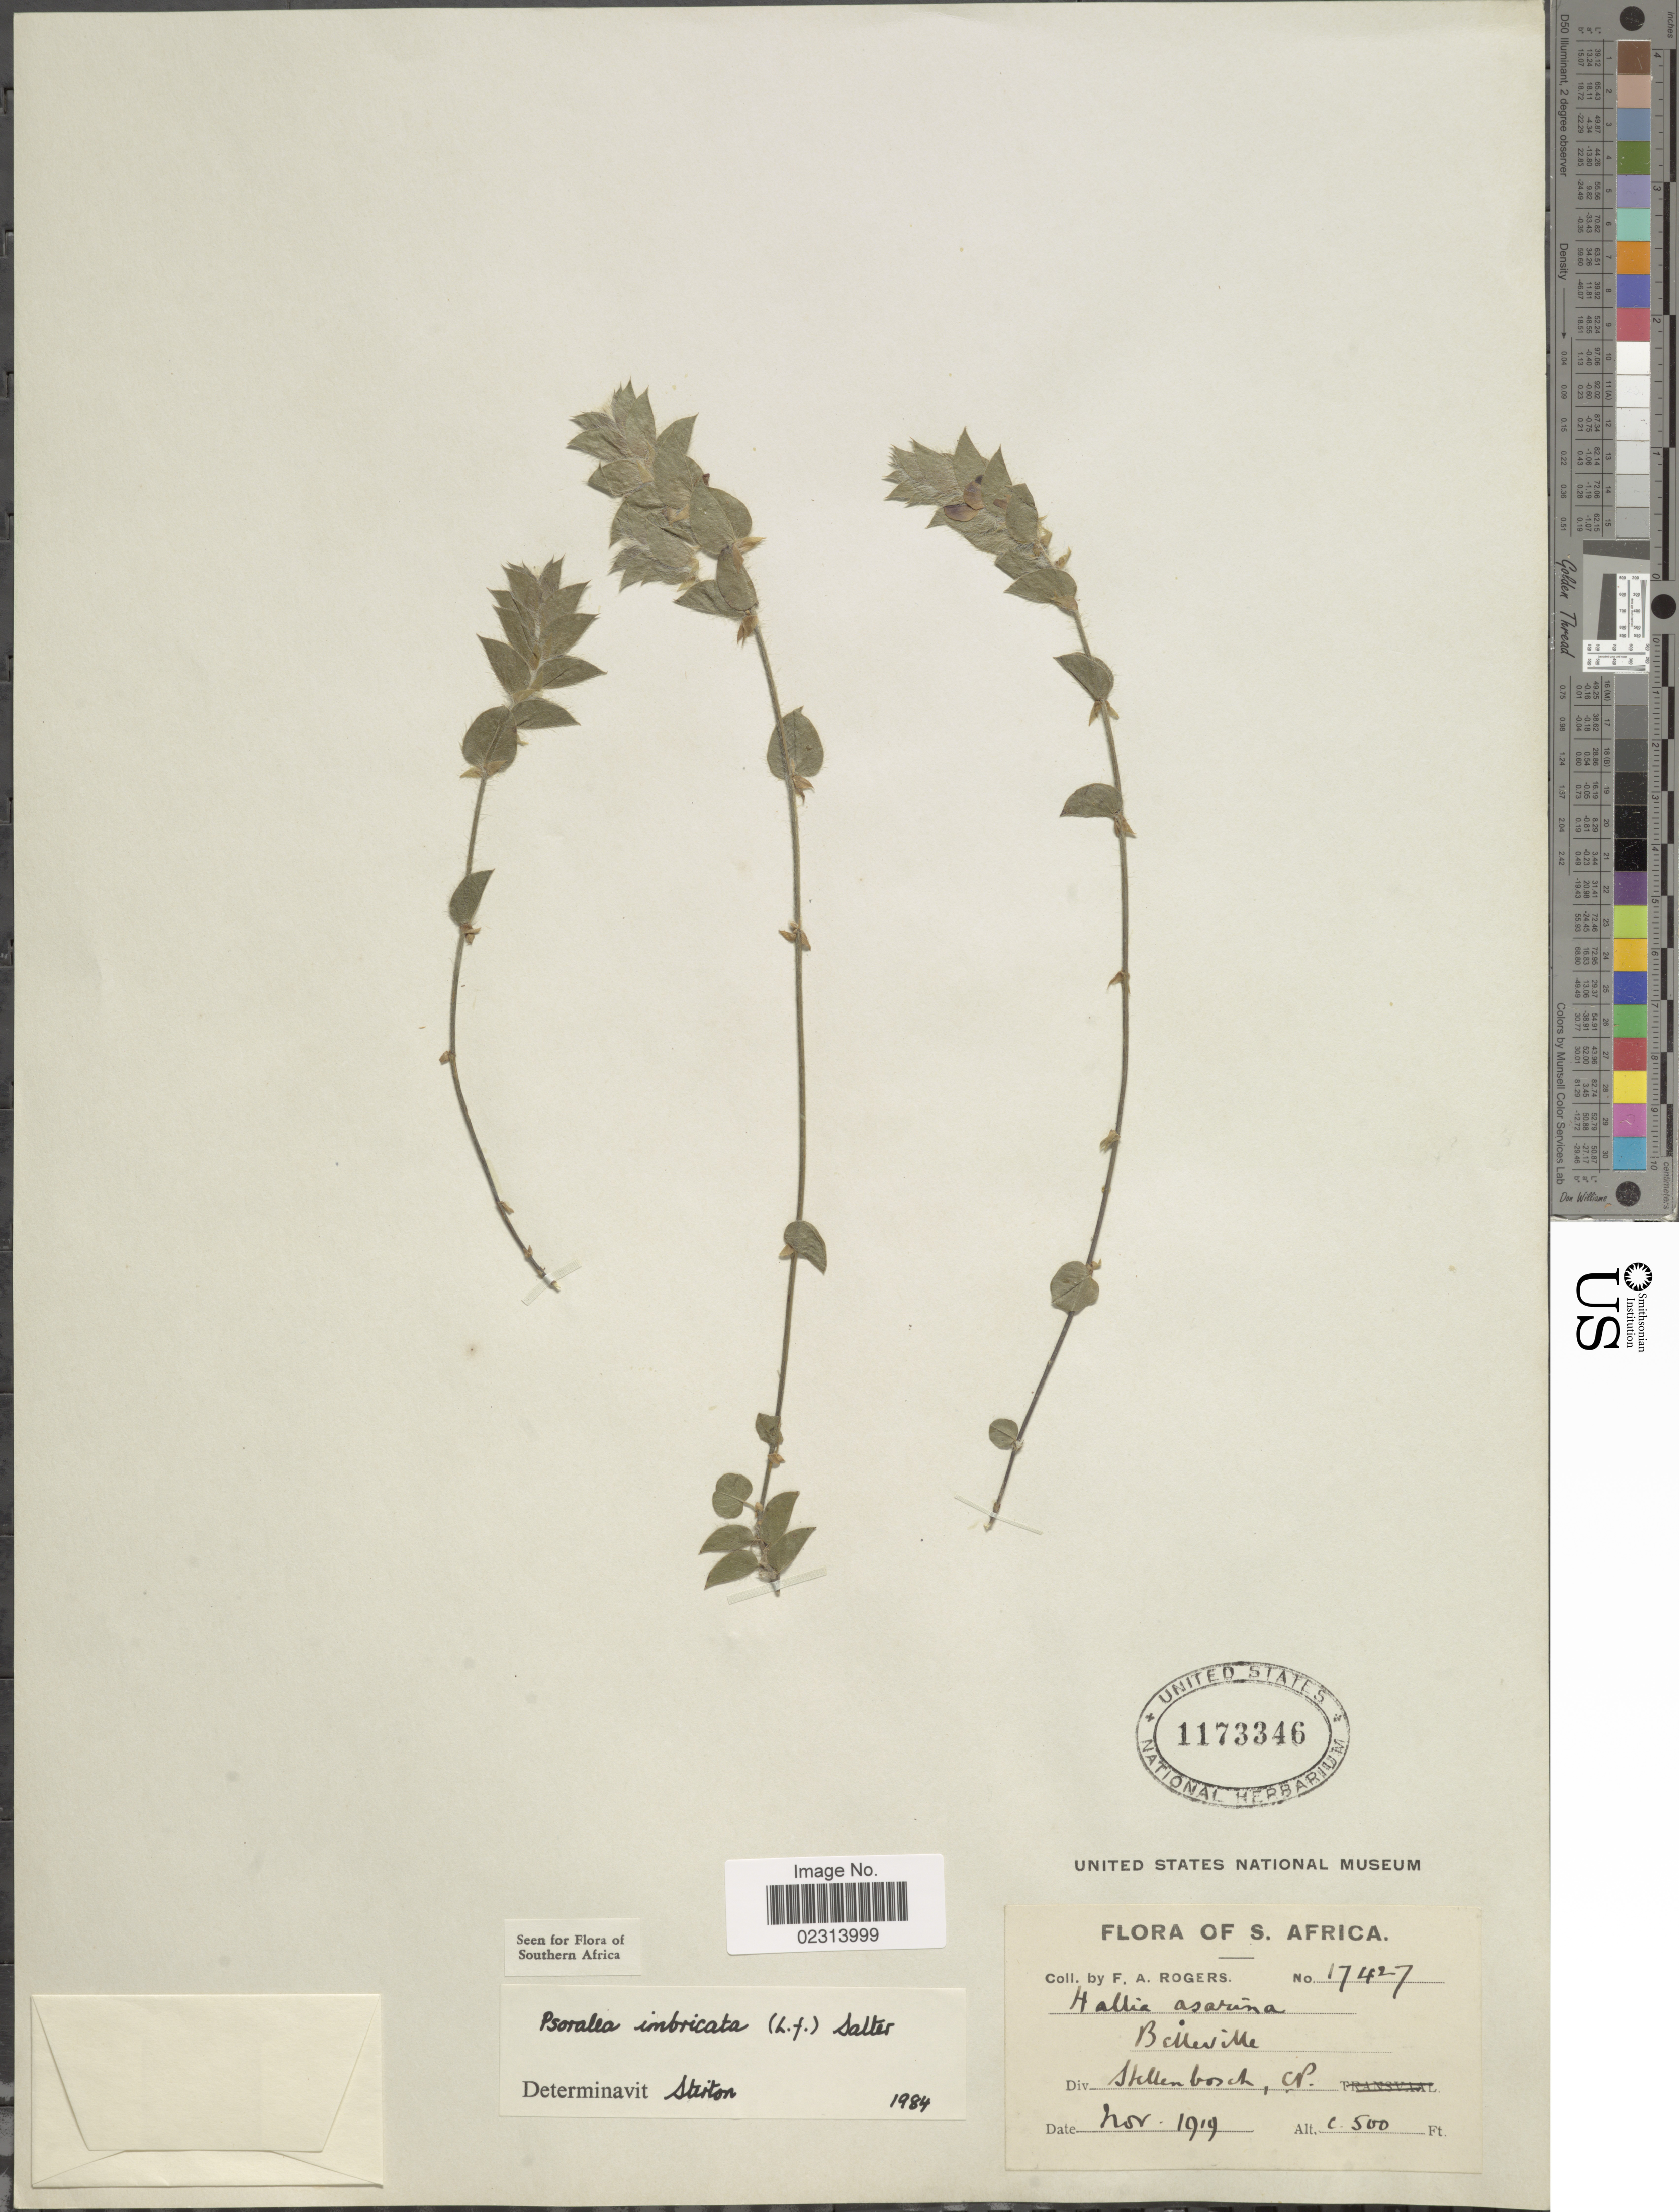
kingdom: Plantae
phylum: Tracheophyta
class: Magnoliopsida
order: Fabales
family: Fabaceae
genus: Psoralea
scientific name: Psoralea imbricata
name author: (L. f.) T.M. Salter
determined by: Stirton, Charles H.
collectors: F. A. Rogers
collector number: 17427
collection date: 1919-11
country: South Africa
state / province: Western Cape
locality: Stekkenbosch, CP.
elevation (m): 152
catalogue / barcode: US 1173346